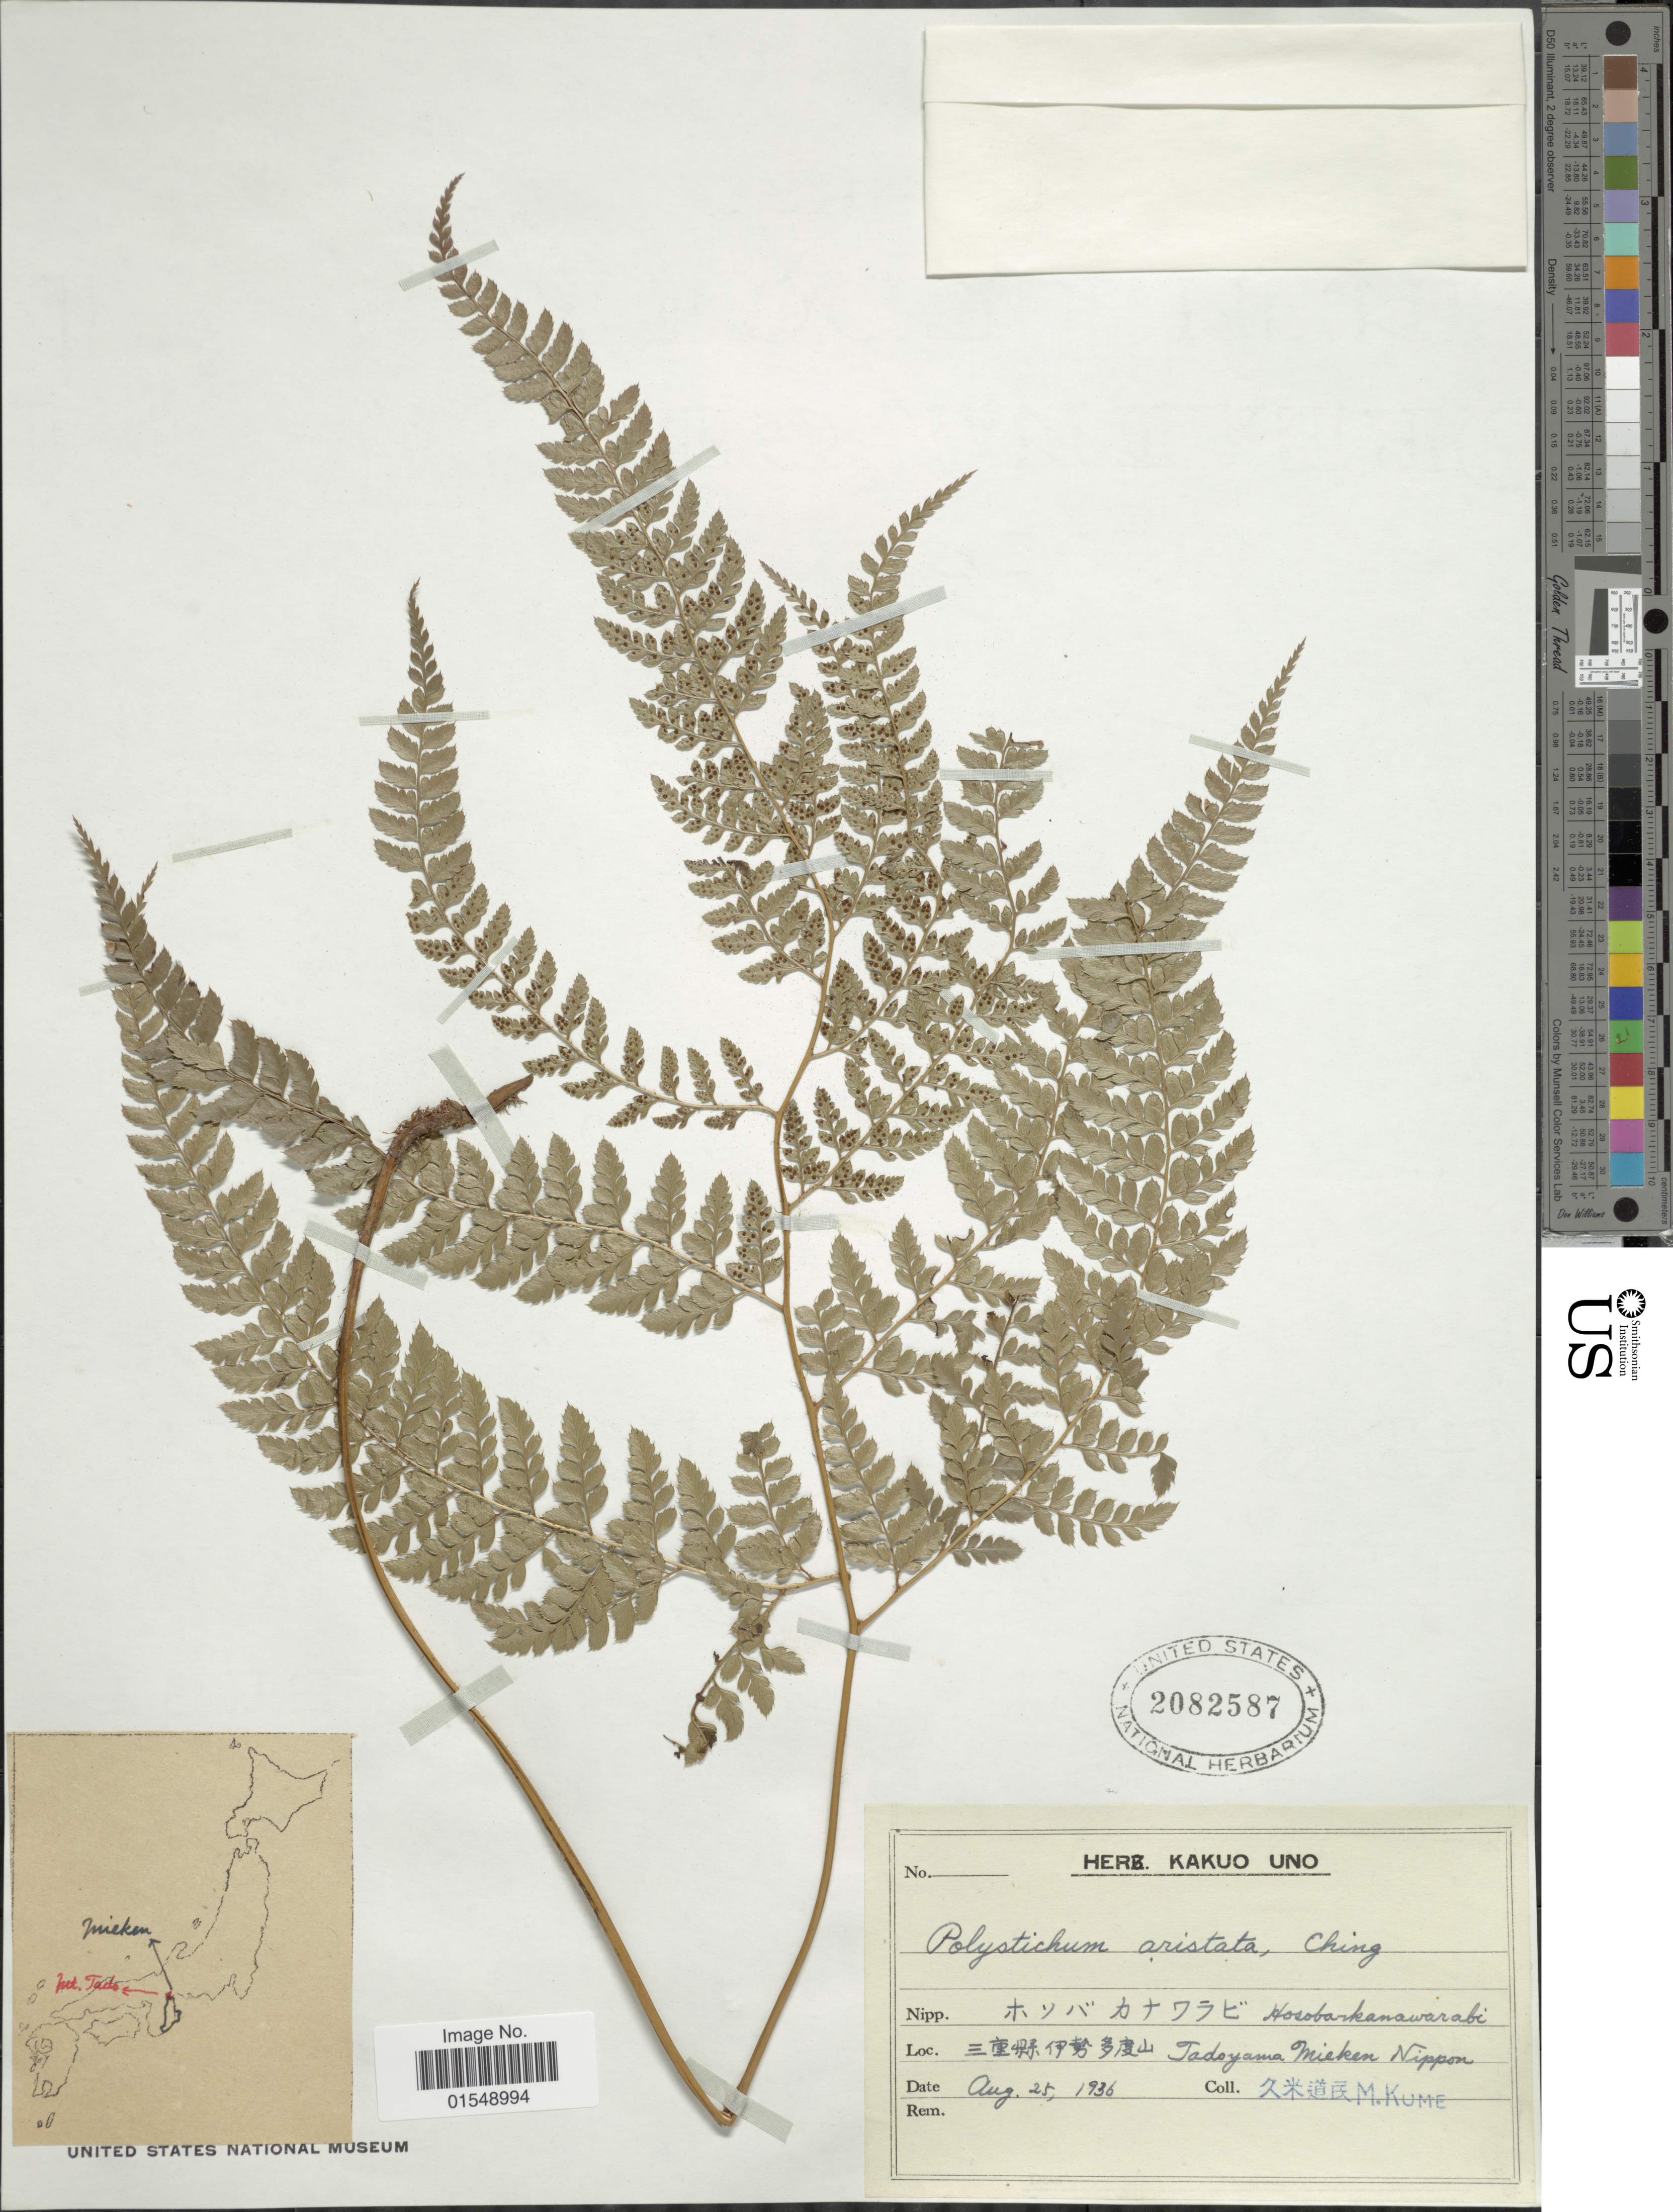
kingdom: Plantae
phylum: Tracheophyta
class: Polypodiopsida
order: Polypodiales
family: Dryopteridaceae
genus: Arachniodes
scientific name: Arachniodes aristata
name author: (G. Forst.) Tindale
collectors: M. Kume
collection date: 1936-08-25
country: Japan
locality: Hosabarkanawarabi, Tadoyama Mieken Nippon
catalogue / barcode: US 2082587